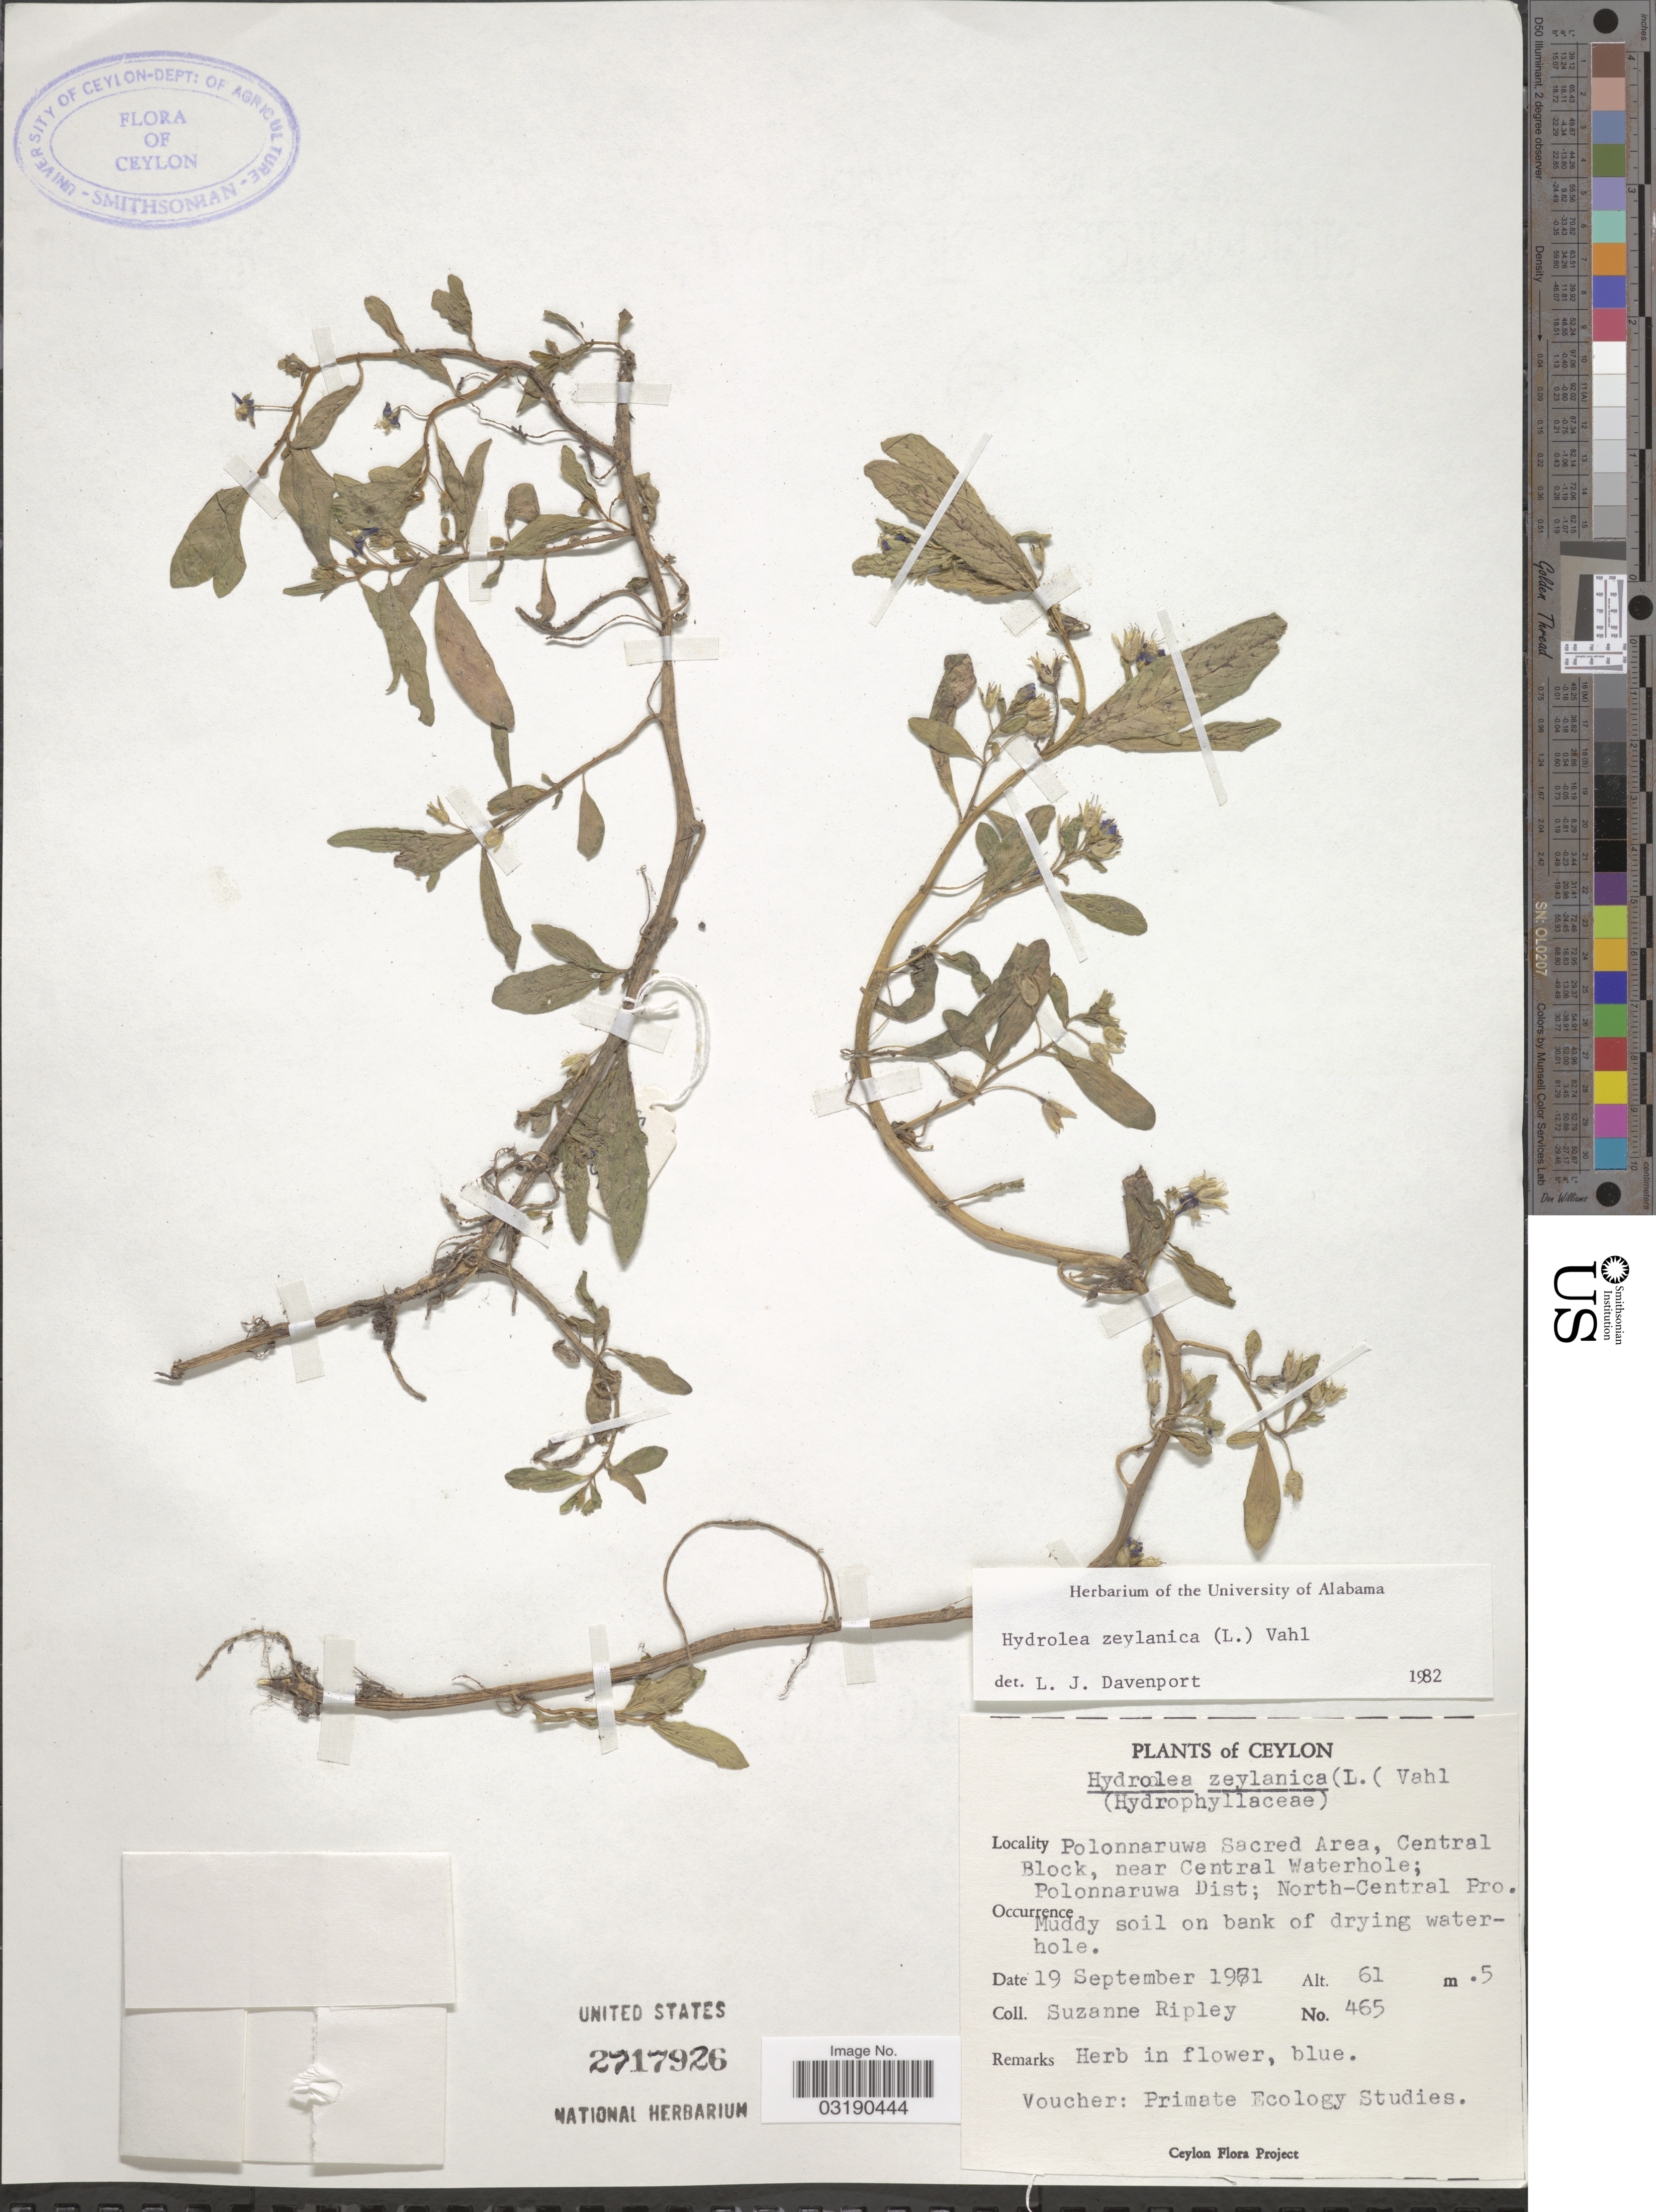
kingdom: Plantae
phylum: Tracheophyta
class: Magnoliopsida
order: Solanales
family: Hydroleaceae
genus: Hydrolea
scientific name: Hydrolea zeylanica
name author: (L.) Vahl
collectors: S. Ripley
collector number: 465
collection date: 1971-09-19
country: Sri Lanka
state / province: North Central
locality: Ceylon. Polonnaruwe Sacred Area, Central Block, near Central Waterhole; Polonnaruwa Dist; North-Central Pro.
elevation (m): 61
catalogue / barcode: US 2717926